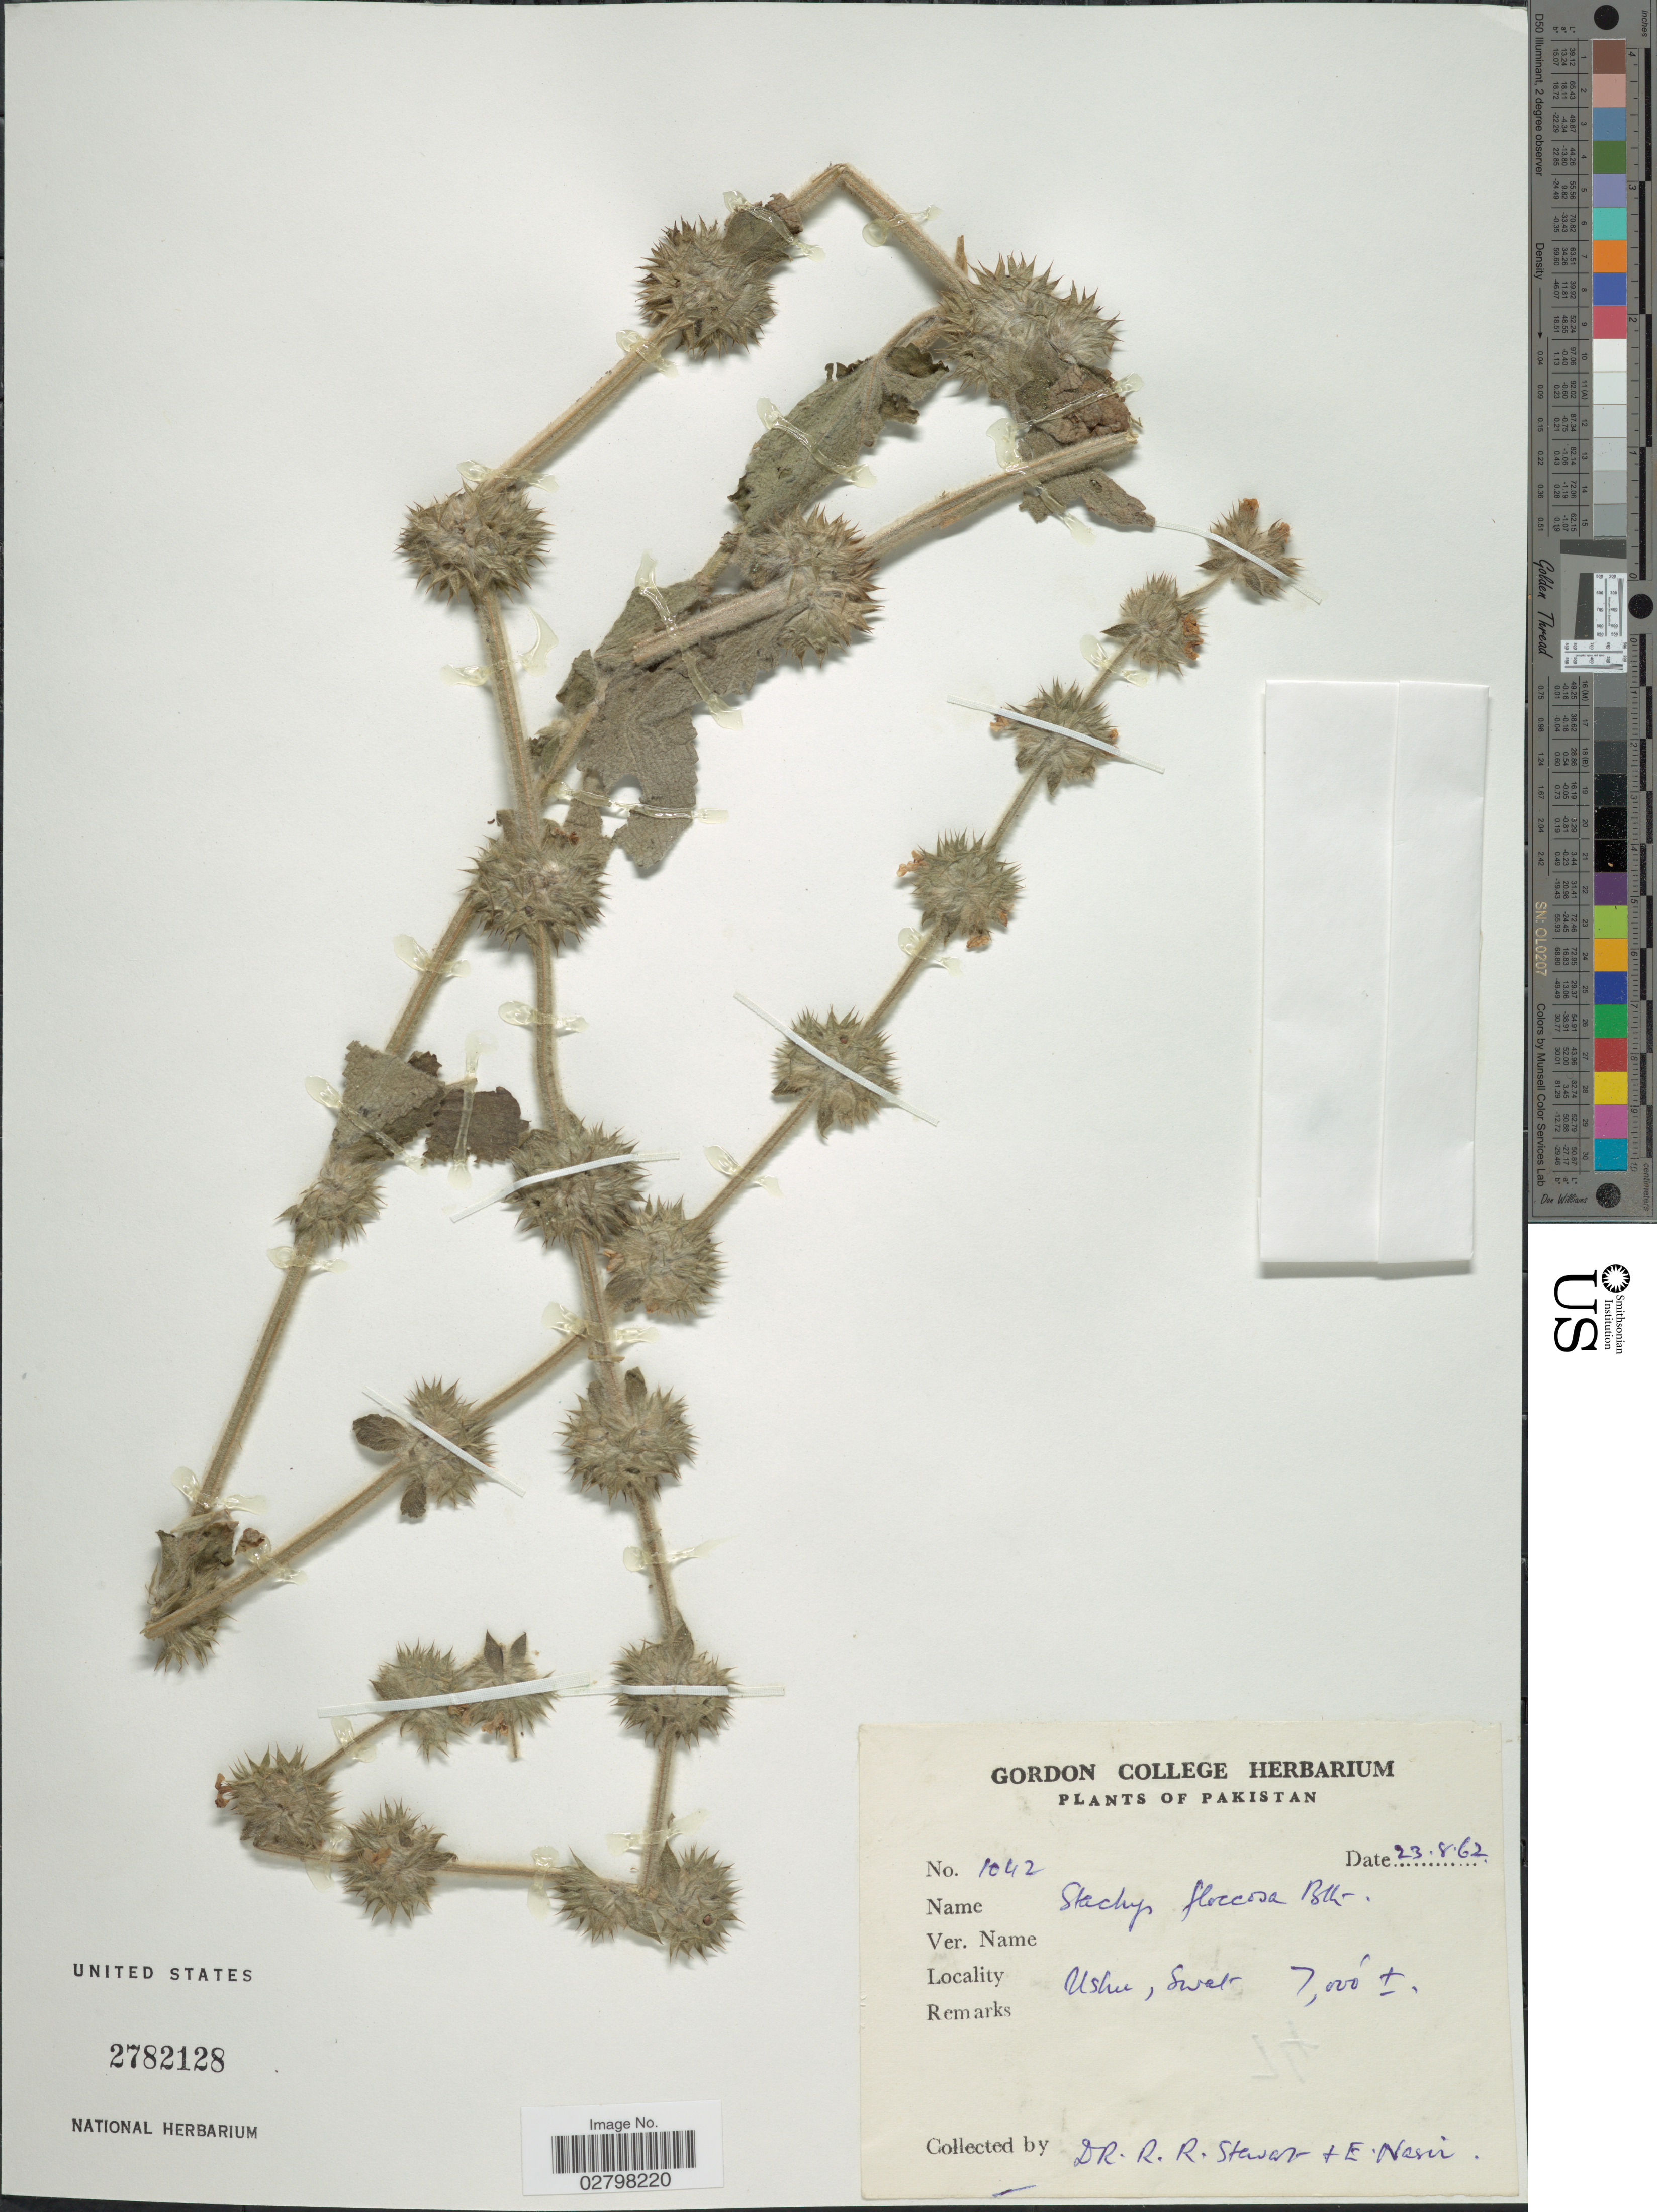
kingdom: Plantae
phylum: Tracheophyta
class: Magnoliopsida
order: Lamiales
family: Lamiaceae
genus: Stachys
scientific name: Stachys floccosa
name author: Benth.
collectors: R. R. Stewart & E. Nasir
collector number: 1042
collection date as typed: Transcribed d/m/y: 23/8/62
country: Pakistan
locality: Ushu, Swat.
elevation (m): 2134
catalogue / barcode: US 2782128